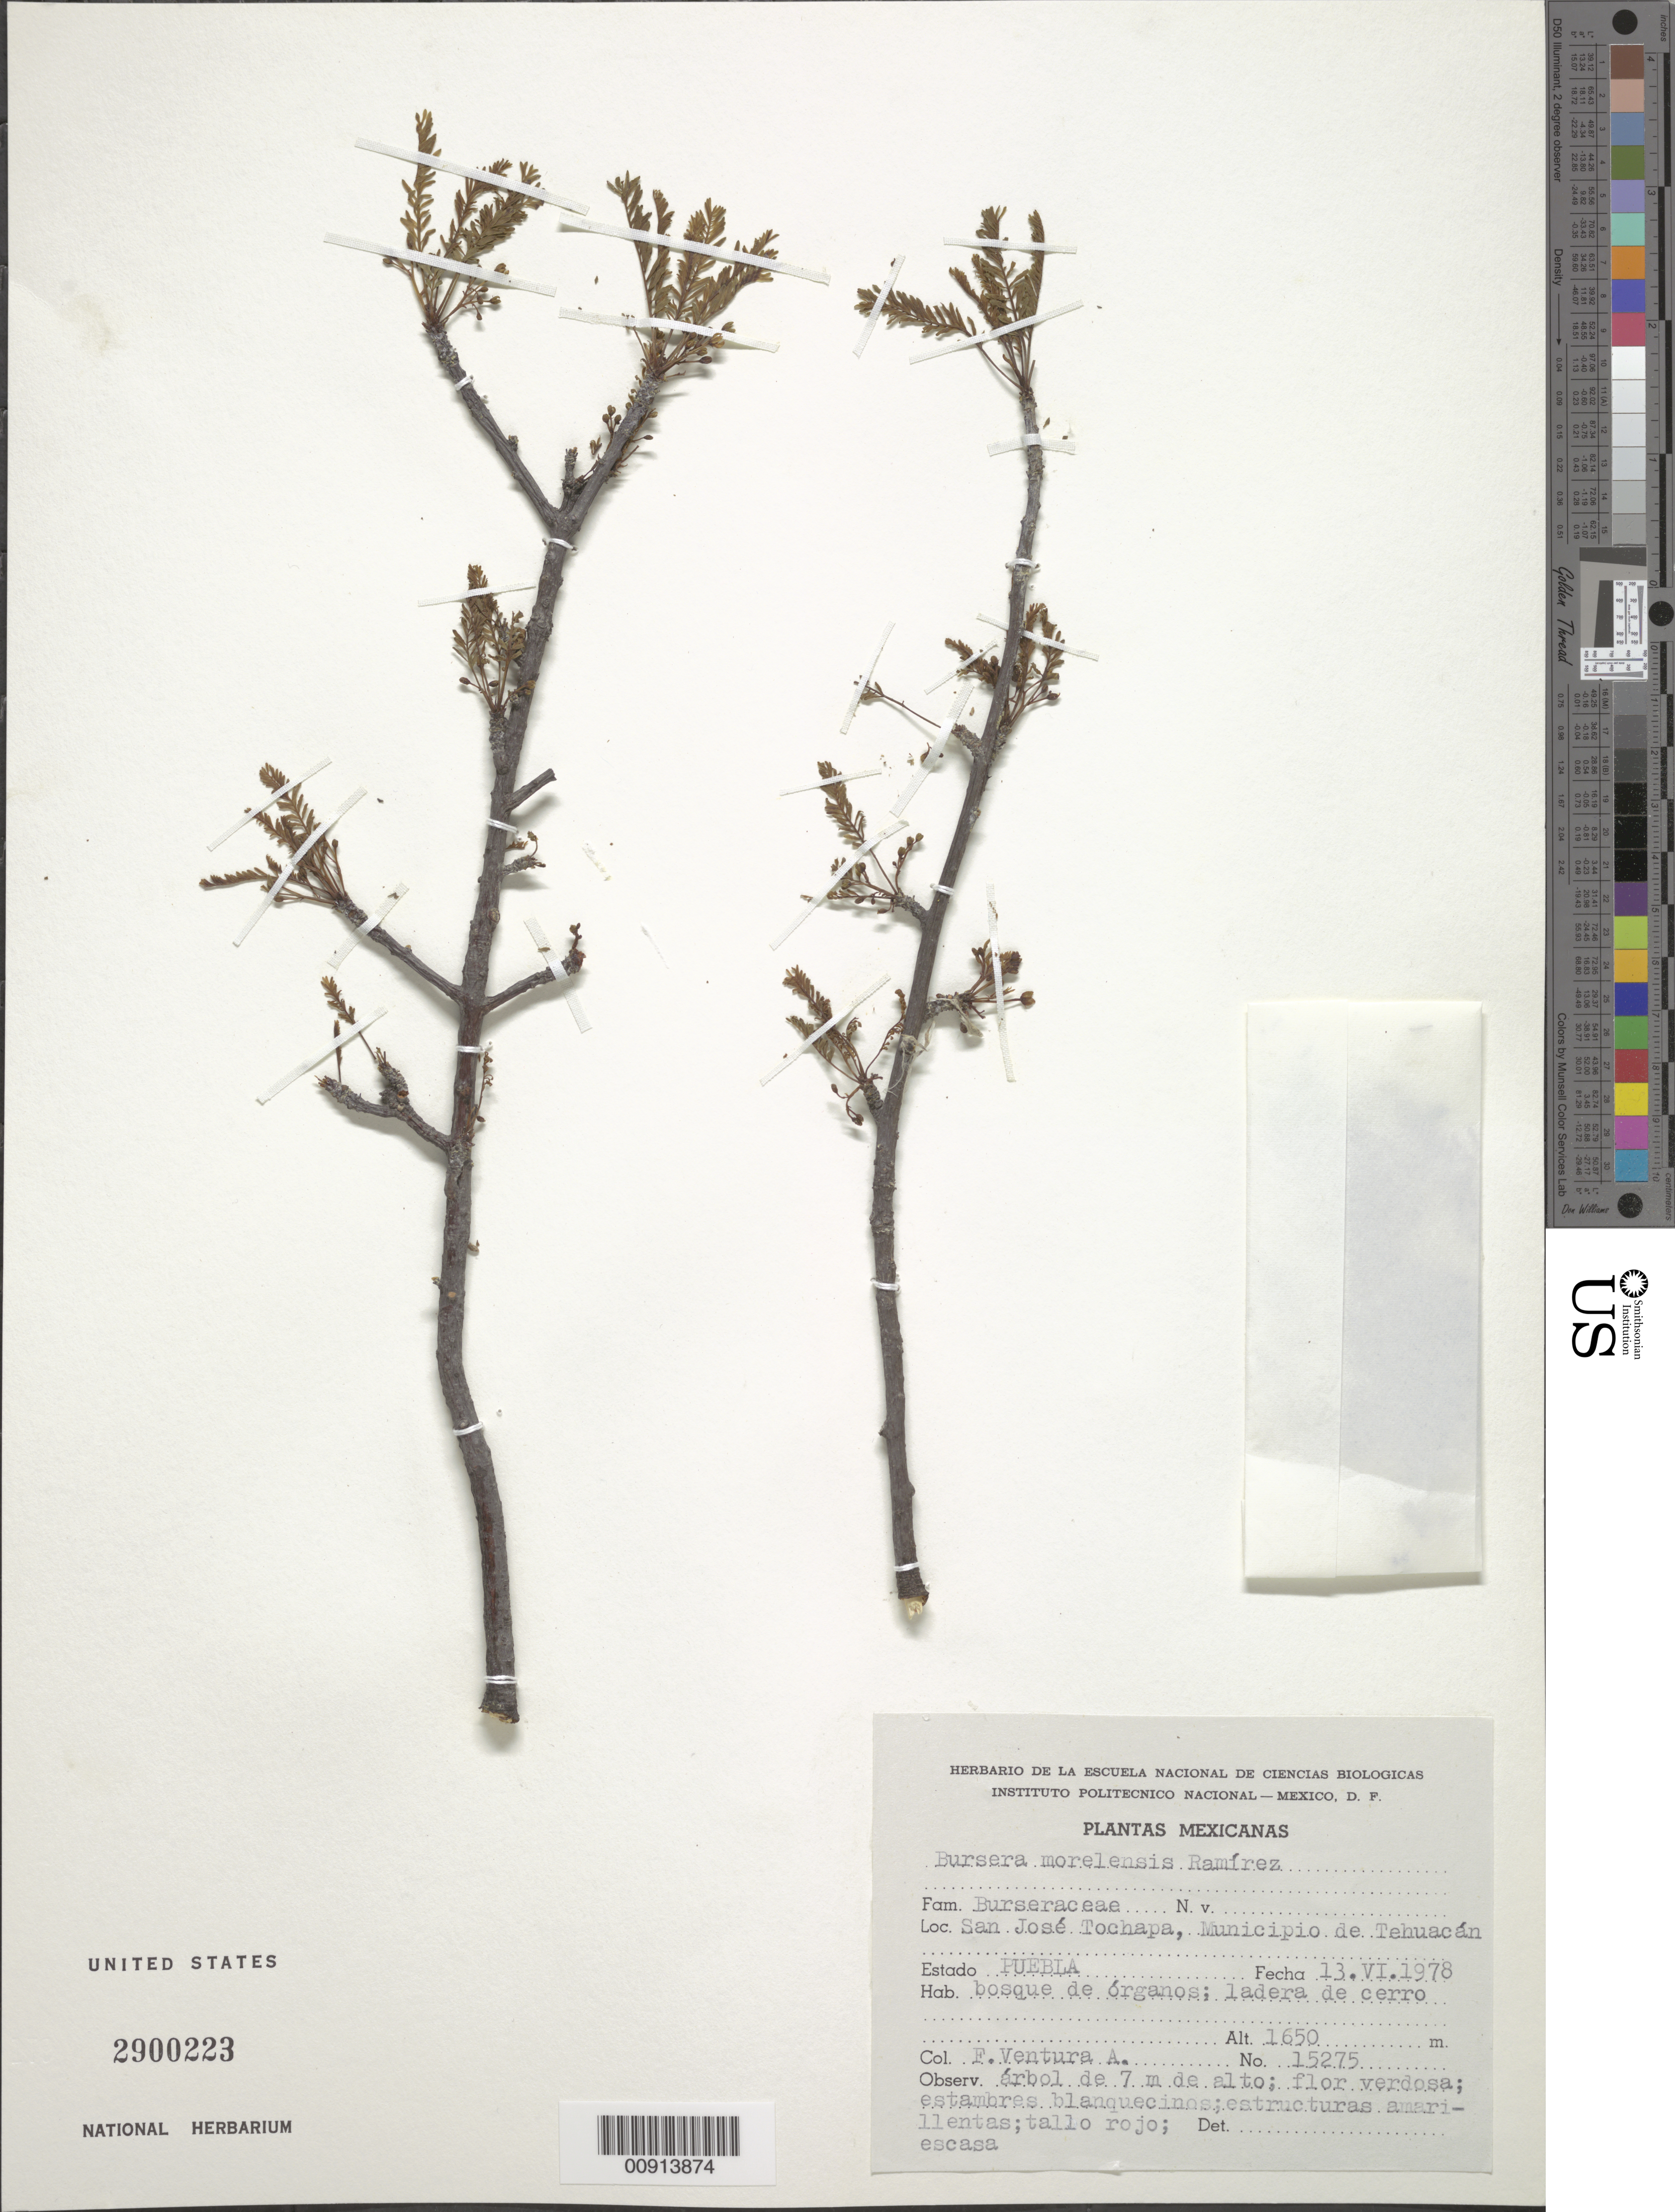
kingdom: Plantae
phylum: Tracheophyta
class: Magnoliopsida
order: Sapindales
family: Burseraceae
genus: Bursera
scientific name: Bursera morelensis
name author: Ramírez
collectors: F. Ventura A.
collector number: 15275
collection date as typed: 13 Jun 1978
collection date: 1978-06-13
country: Mexico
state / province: Puebla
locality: San José Tochapa, Municipio de Tehuacán, Estado Puebla.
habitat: Bosque de órganos; ladera de cerro.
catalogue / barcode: US 2900223